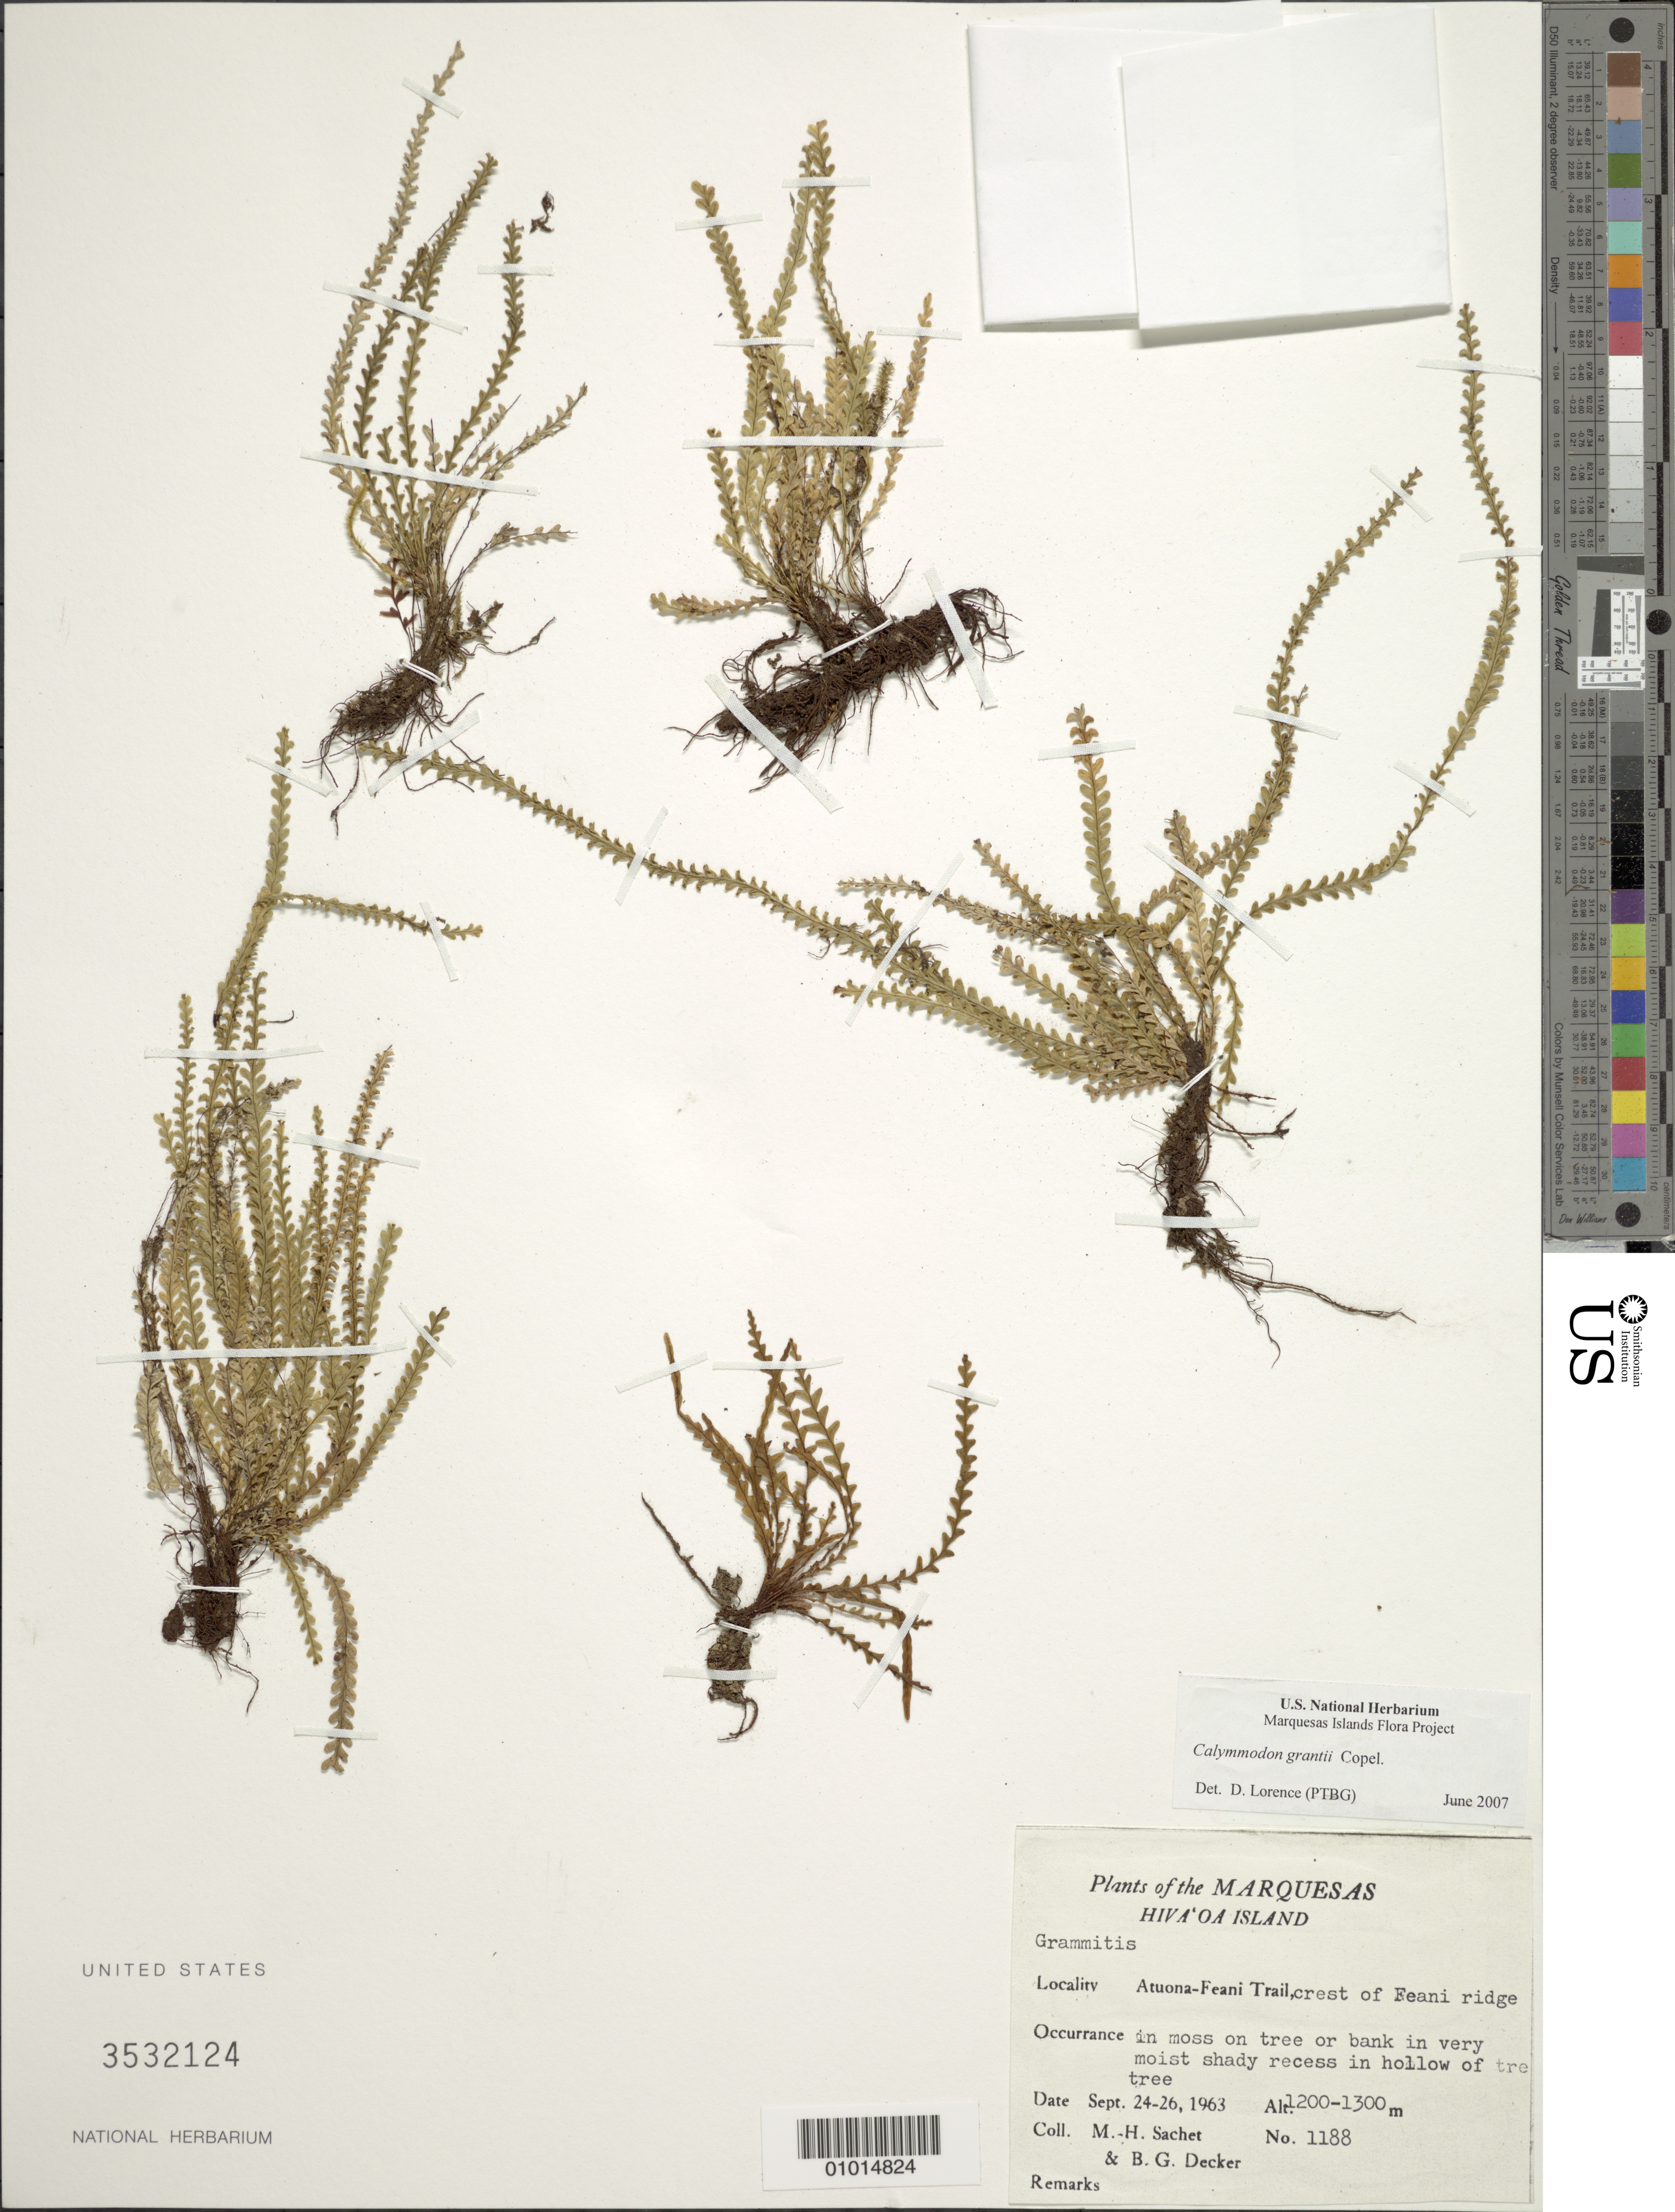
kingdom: Plantae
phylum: Tracheophyta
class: Polypodiopsida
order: Polypodiales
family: Polypodiaceae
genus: Calymmodon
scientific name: Calymmodon grantii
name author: Copel.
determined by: Lorence, David H., (PTBG), National Tropical Botanical Garden (UNITED STATES)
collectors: M.-H. Sachet & B. G. Decker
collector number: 1188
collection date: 1963-09-24/1963-09-26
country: French Polynesia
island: Hiva Oa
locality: Atuona-Feani Trail, crest of ridge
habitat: In moss on tree or bank in very moist shady recess in hollow of tree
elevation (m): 1200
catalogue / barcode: US 3532124